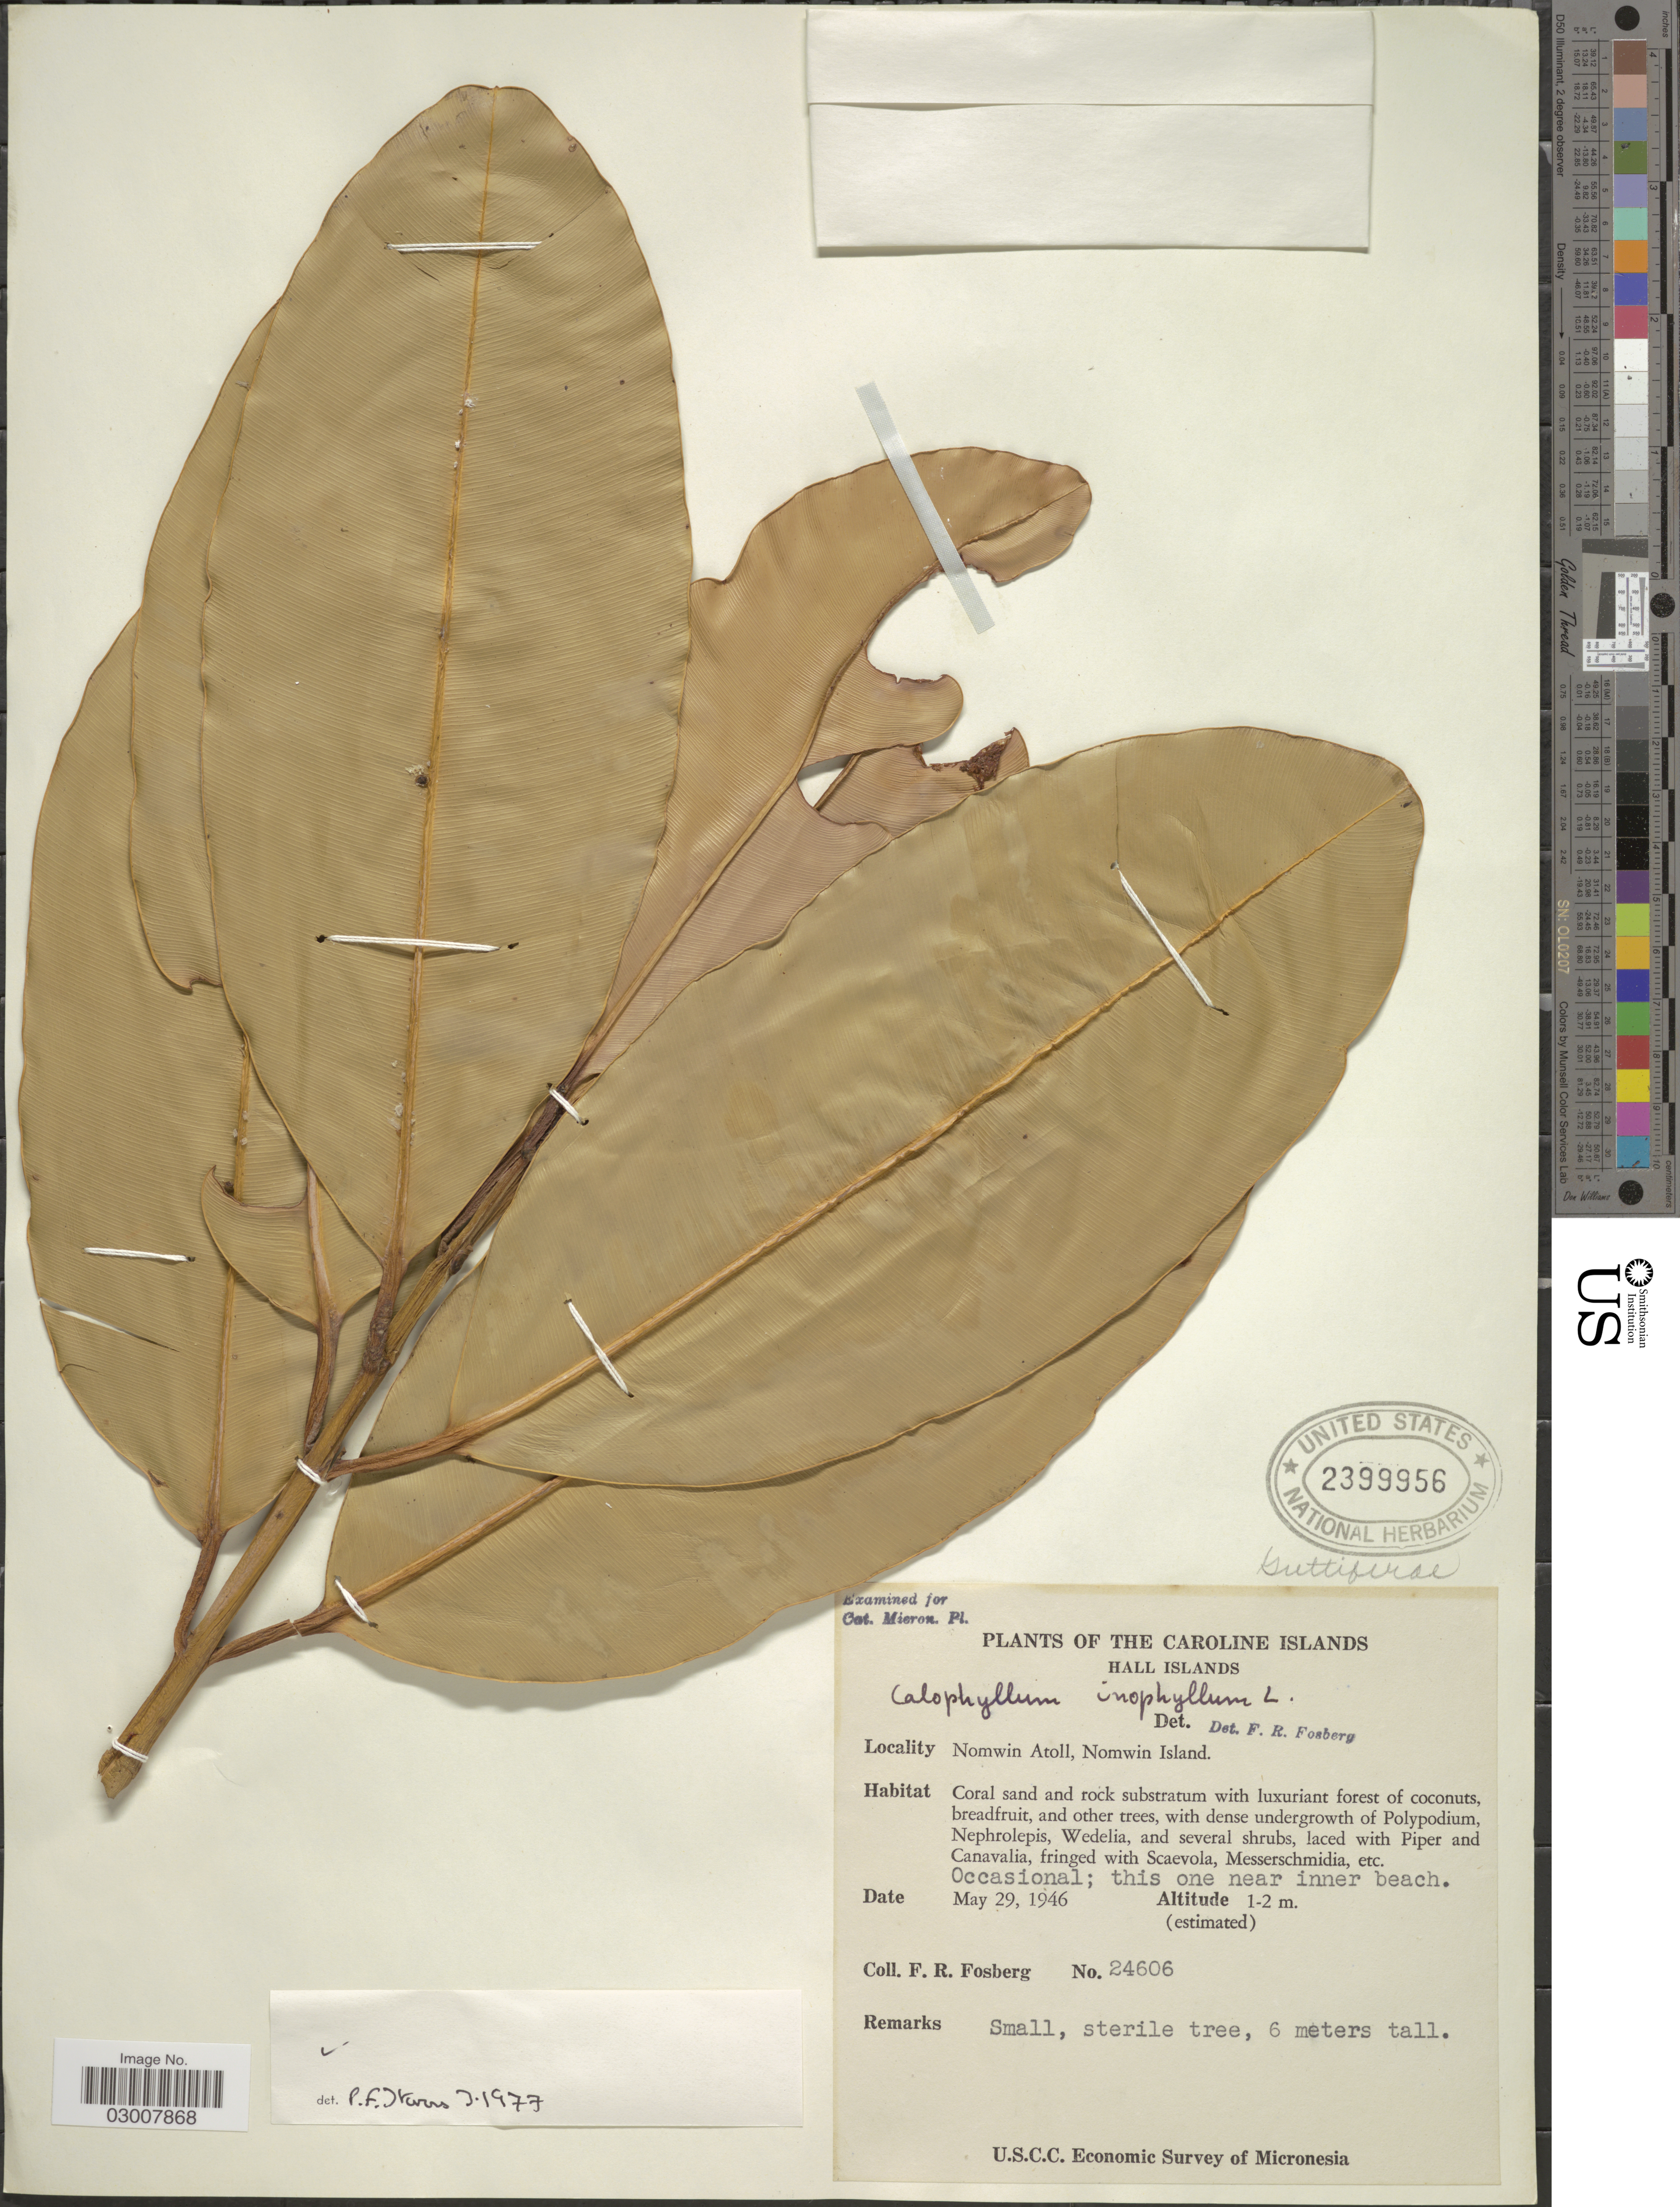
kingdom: Plantae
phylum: Tracheophyta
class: Magnoliopsida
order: Malpighiales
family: Calophyllaceae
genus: Calophyllum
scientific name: Calophyllum inophyllum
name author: L.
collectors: F. R. Fosberg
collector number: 24606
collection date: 1946-05-29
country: Micronesia, Federated States of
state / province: Truk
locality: The Caroline Islands, Hall Islands. Nomwin Atoll, Nomwin Island.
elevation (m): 1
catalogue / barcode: US 2399956